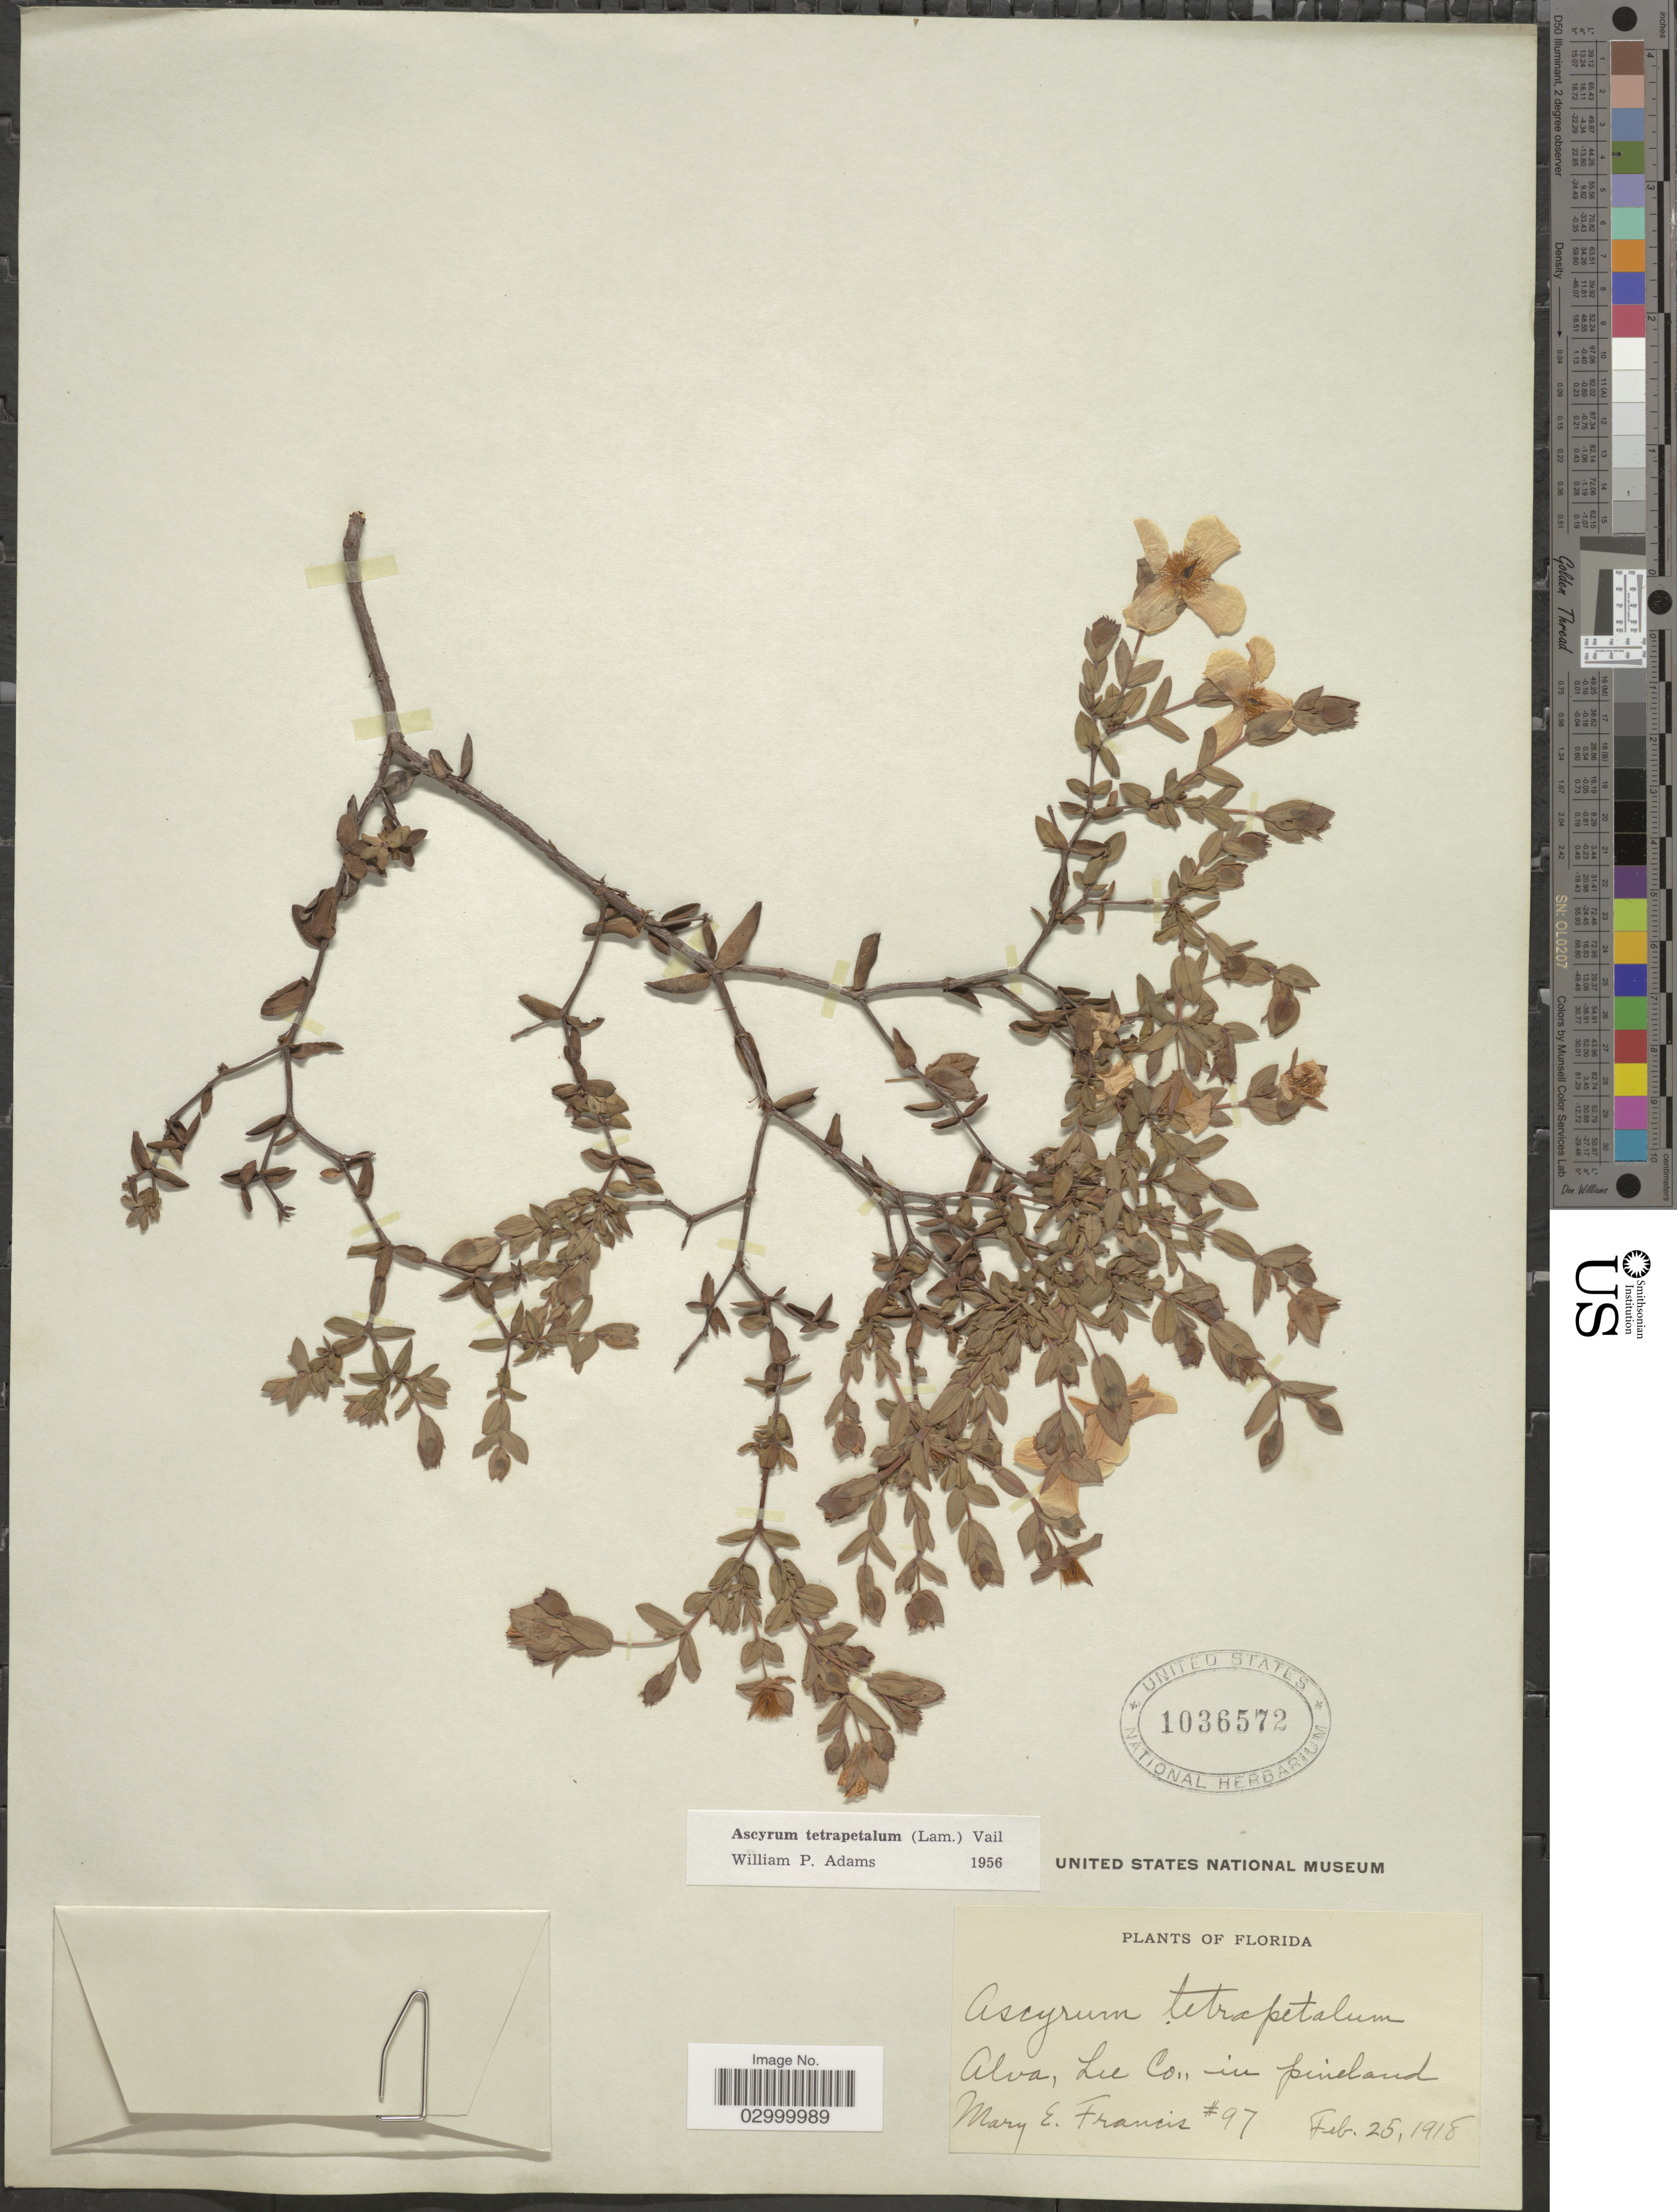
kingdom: Plantae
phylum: Tracheophyta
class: Magnoliopsida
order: Malpighiales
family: Hypericaceae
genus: Hypericum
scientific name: Hypericum tetrapetalum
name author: Lam.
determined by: Strong, Mark T., (BOT), Smithsonian Institution - National Museum of Natural History (UNITED STATES)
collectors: M. E. Francis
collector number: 97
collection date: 1918-02-25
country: United States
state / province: Florida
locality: Alva, Lee Co., in pineland.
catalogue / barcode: US 1036572